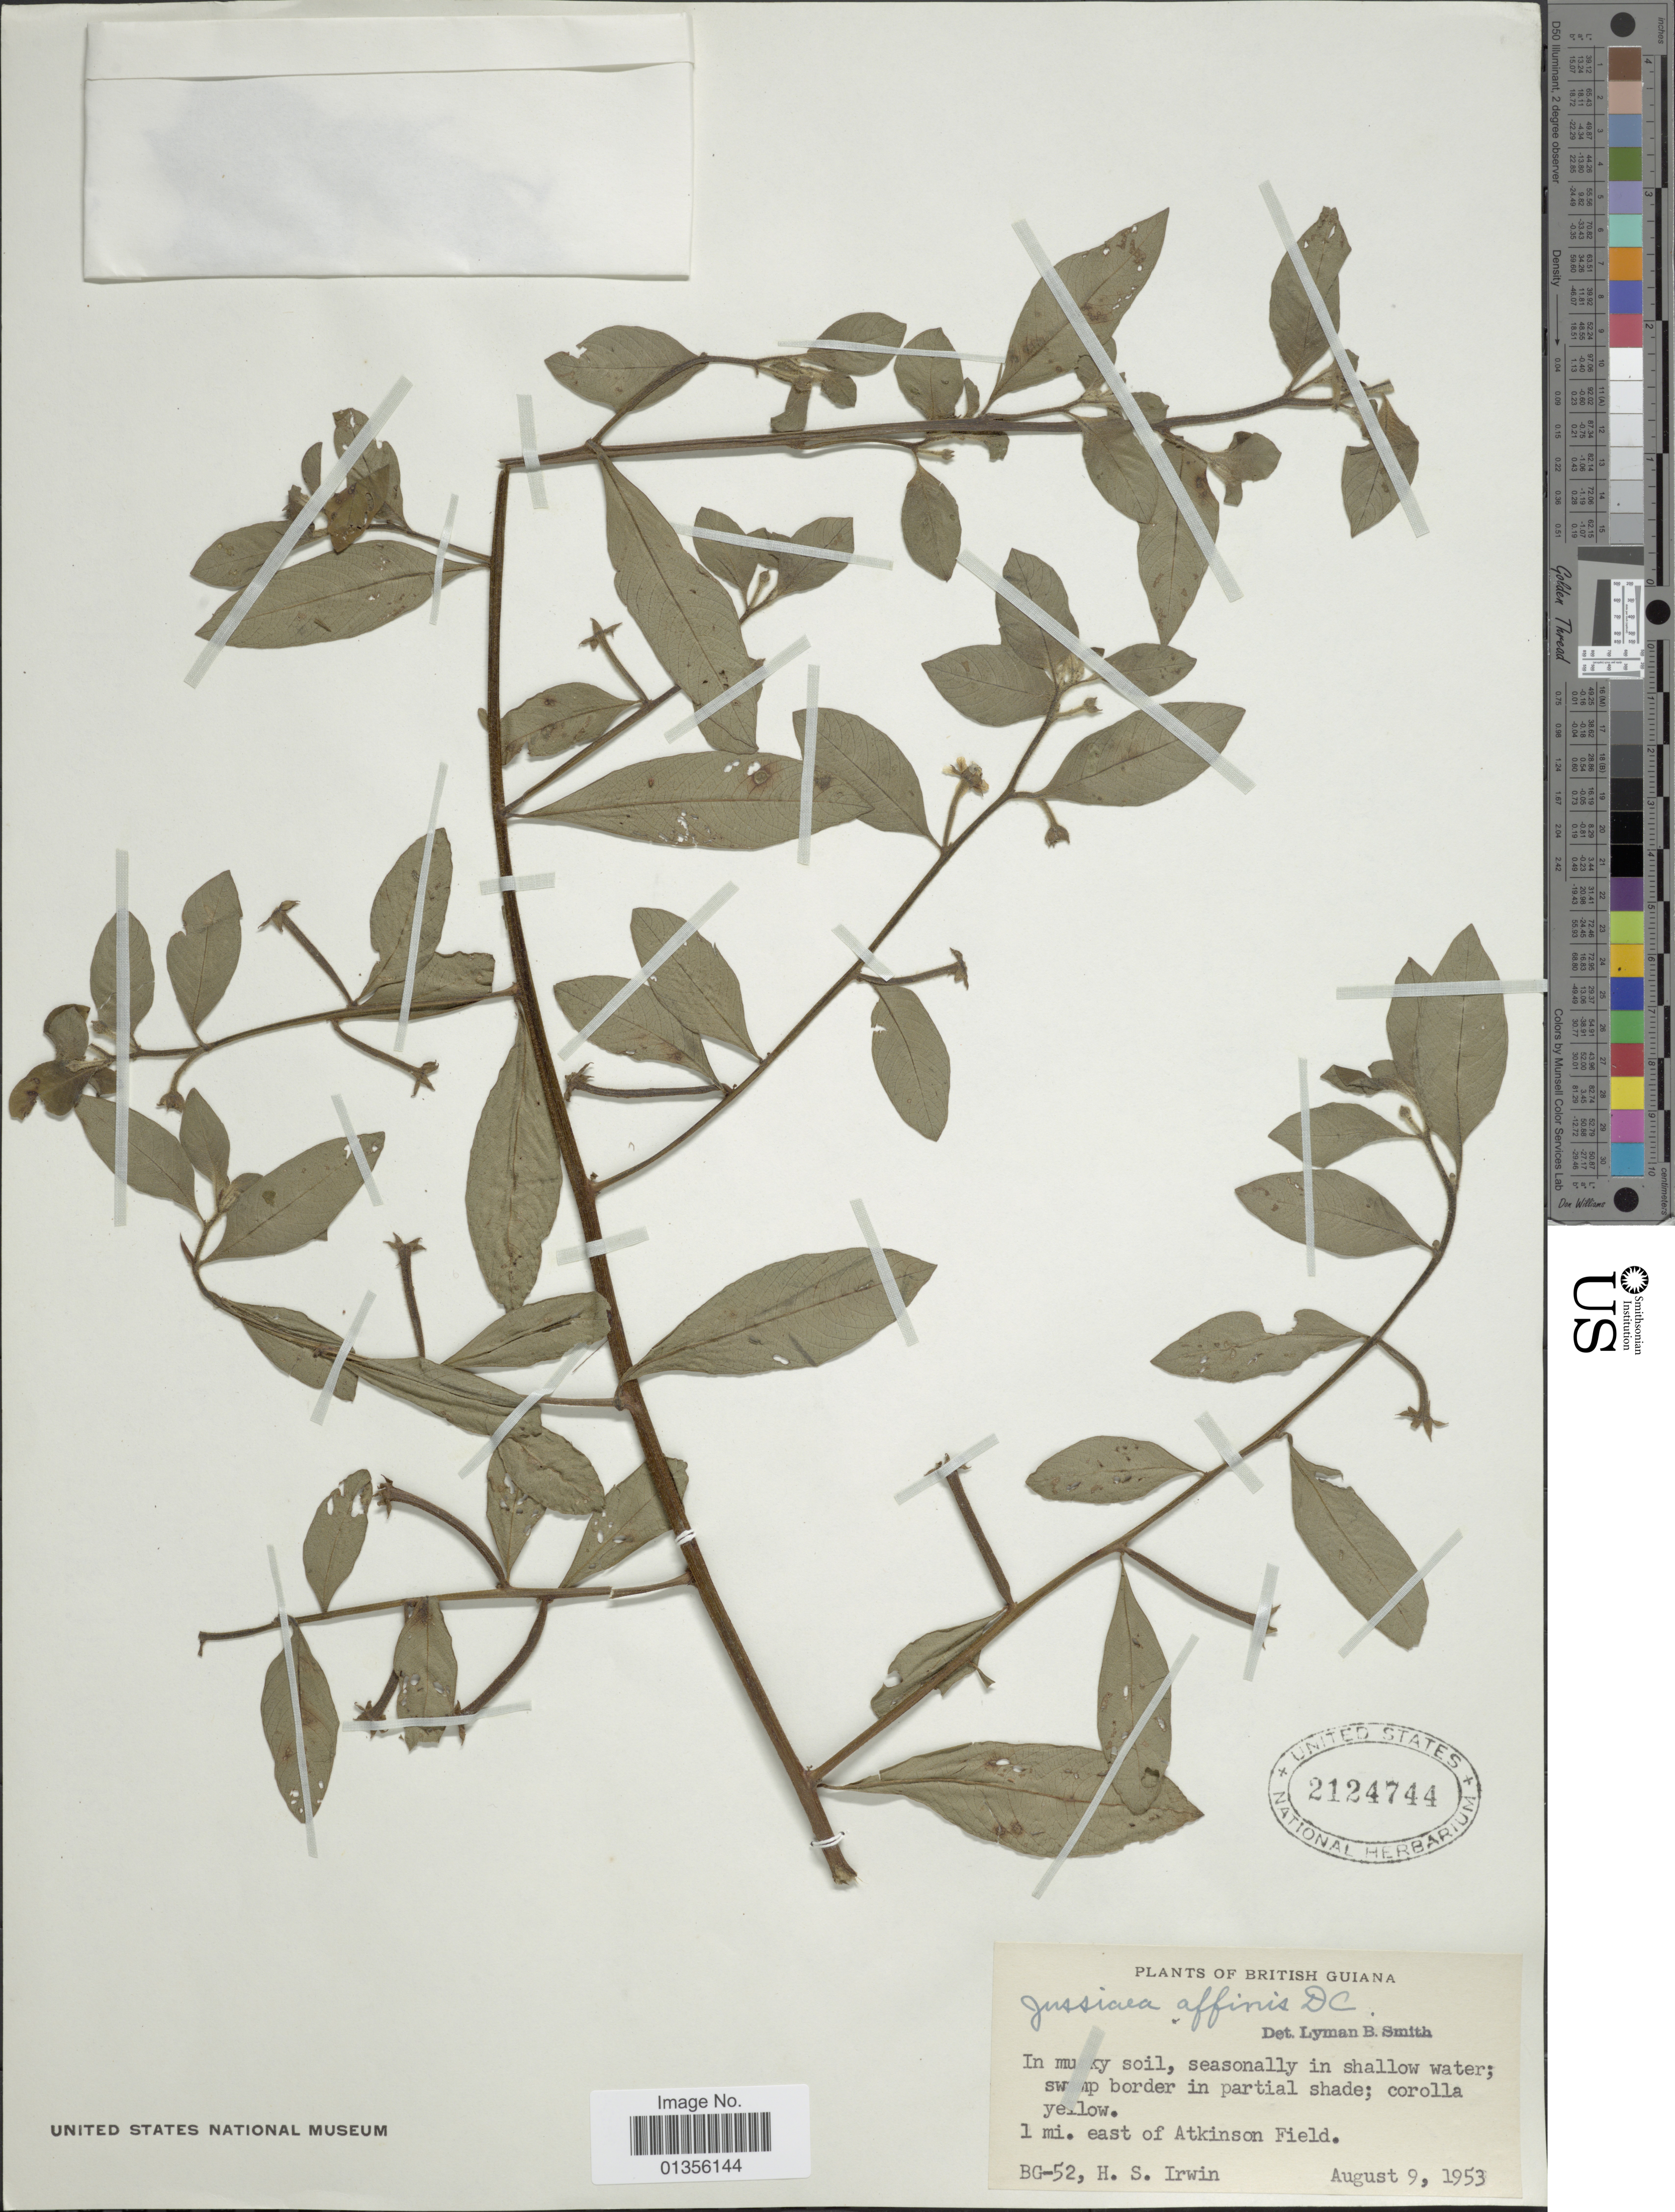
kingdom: Plantae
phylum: Tracheophyta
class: Magnoliopsida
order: Myrtales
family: Onagraceae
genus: Ludwigia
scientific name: Ludwigia affinis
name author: (DC.) H. Hara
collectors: H. Irwin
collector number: BG-52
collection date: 1953-08-09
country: Guyana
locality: British Guiana. 1 mi. east of Atkinson Field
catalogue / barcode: US 2124744